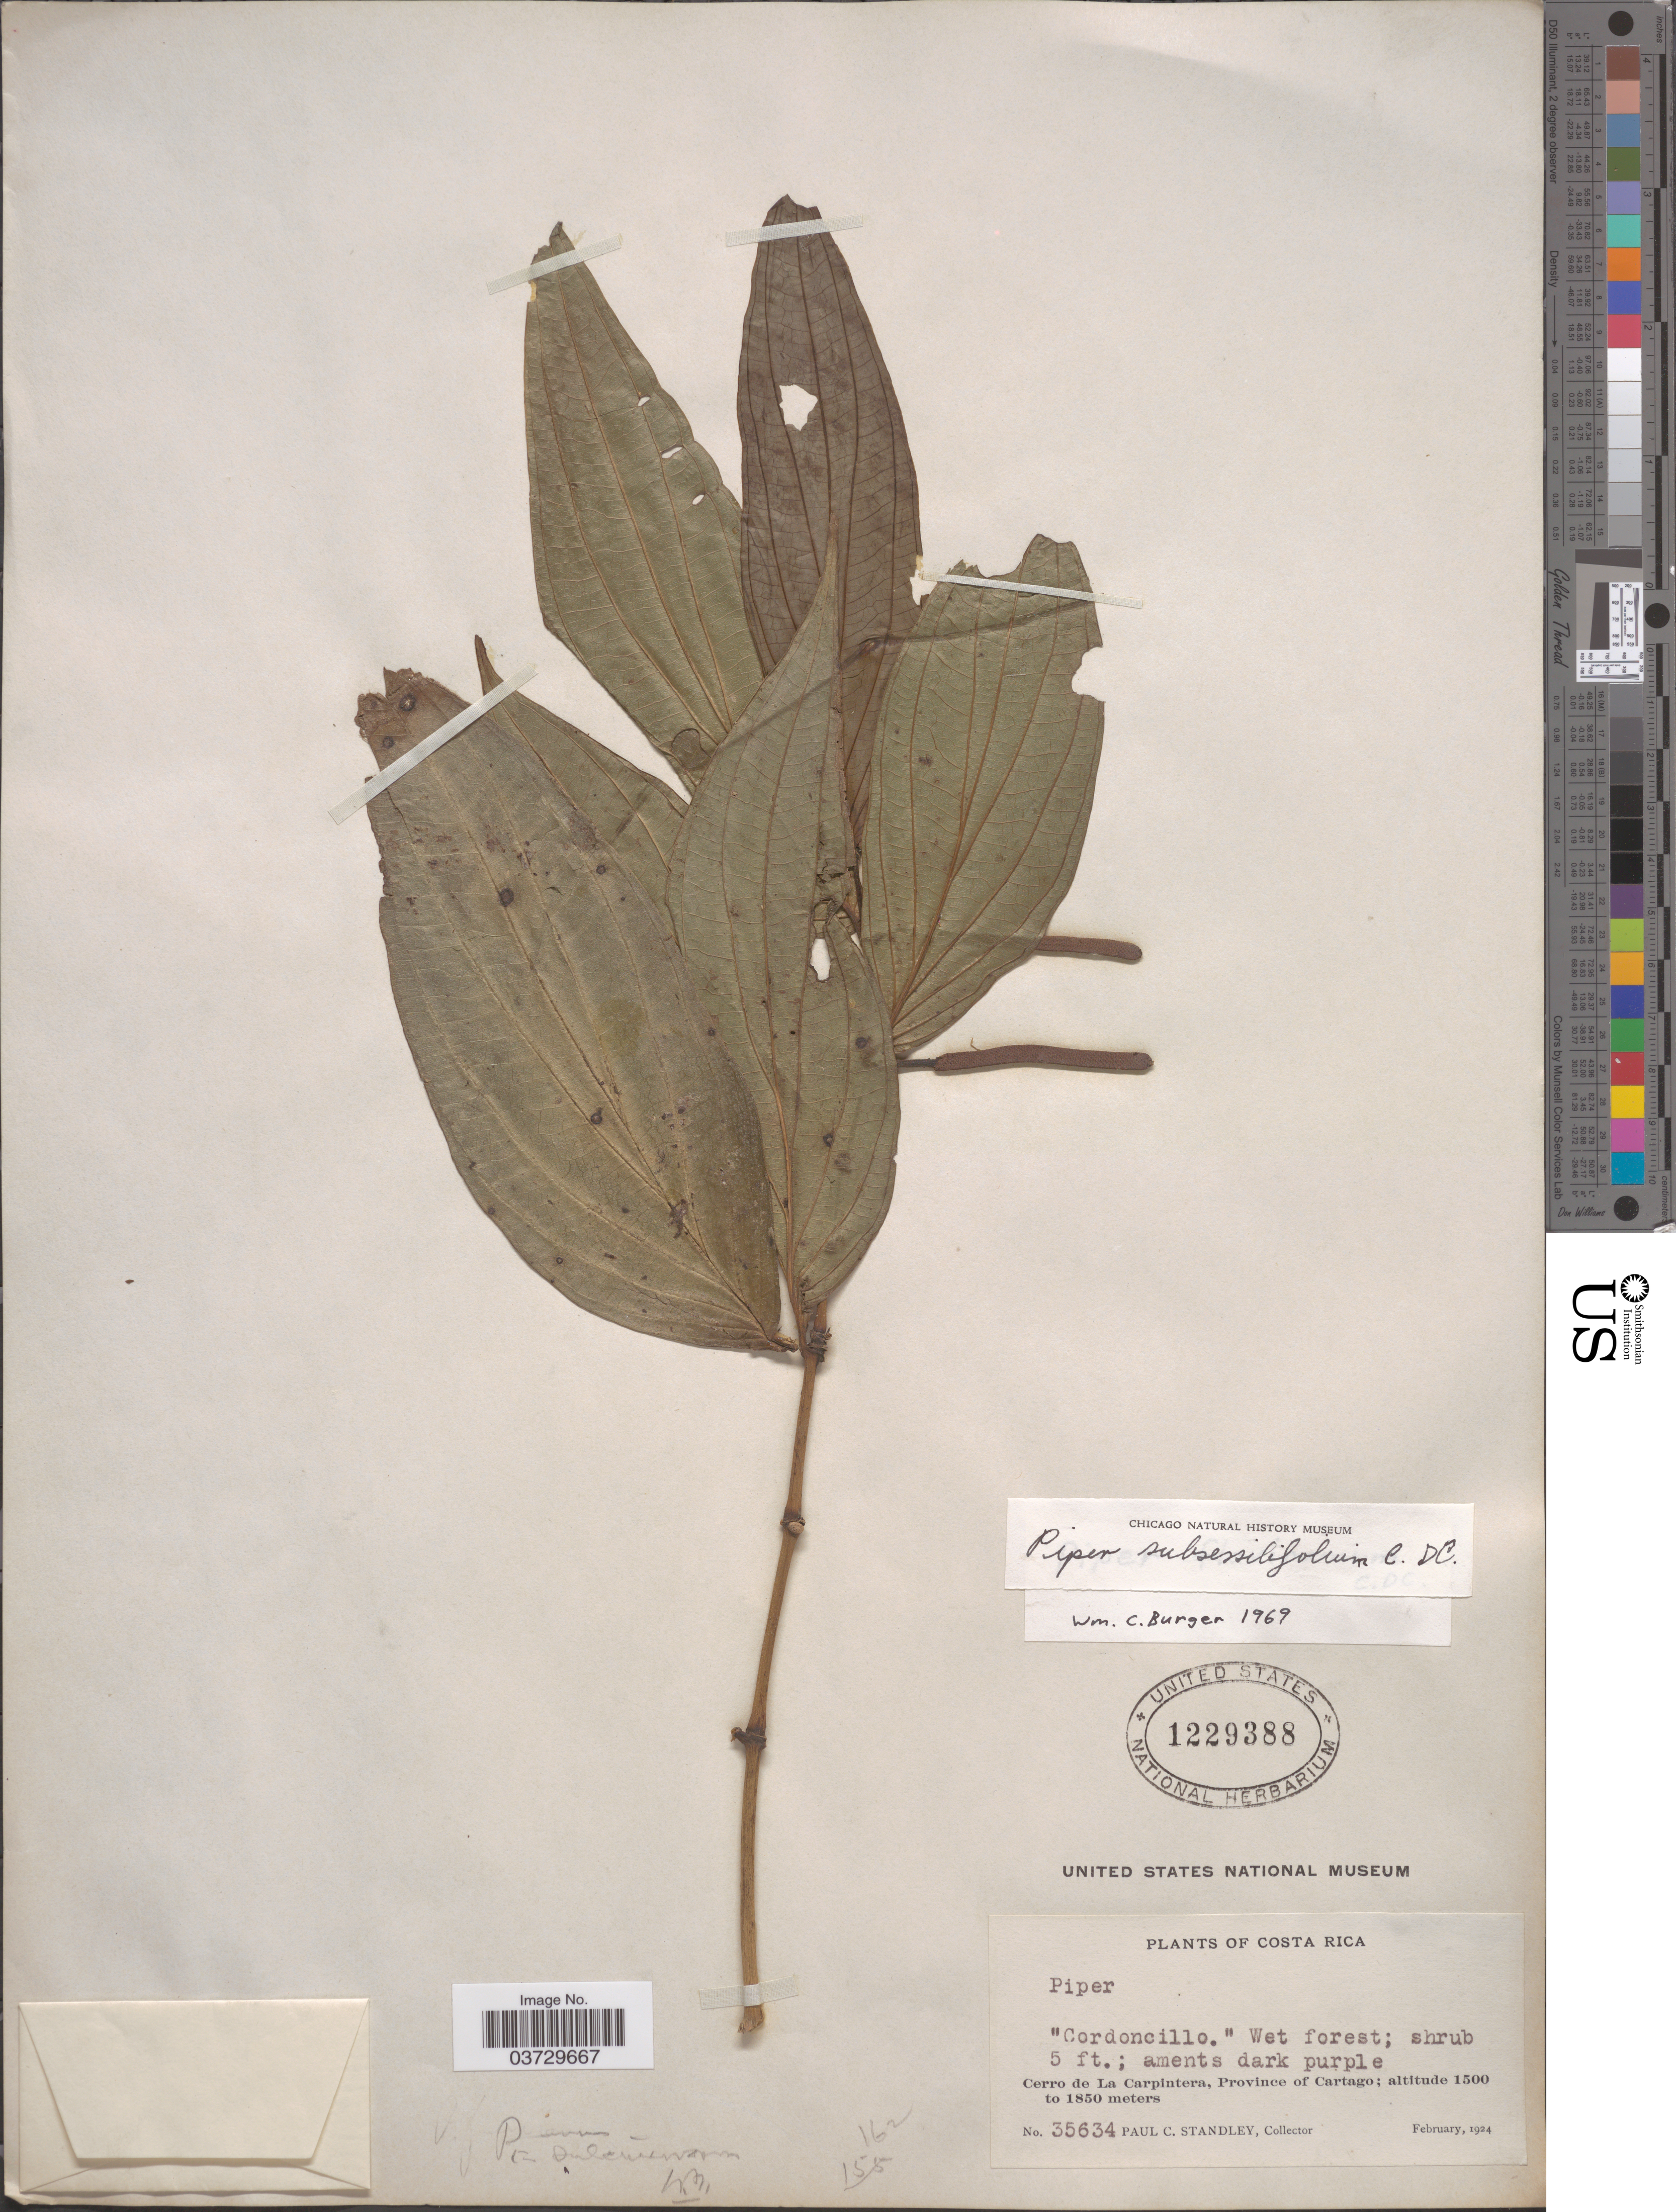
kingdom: Plantae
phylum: Tracheophyta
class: Magnoliopsida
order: Piperales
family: Piperaceae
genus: Piper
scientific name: Piper subsessilifolium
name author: C. DC.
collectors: P. C. Standley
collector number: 35634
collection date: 1924-02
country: Costa Rica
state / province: Cartago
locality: Cerro de La Carpintera.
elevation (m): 1500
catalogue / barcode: US 1229388